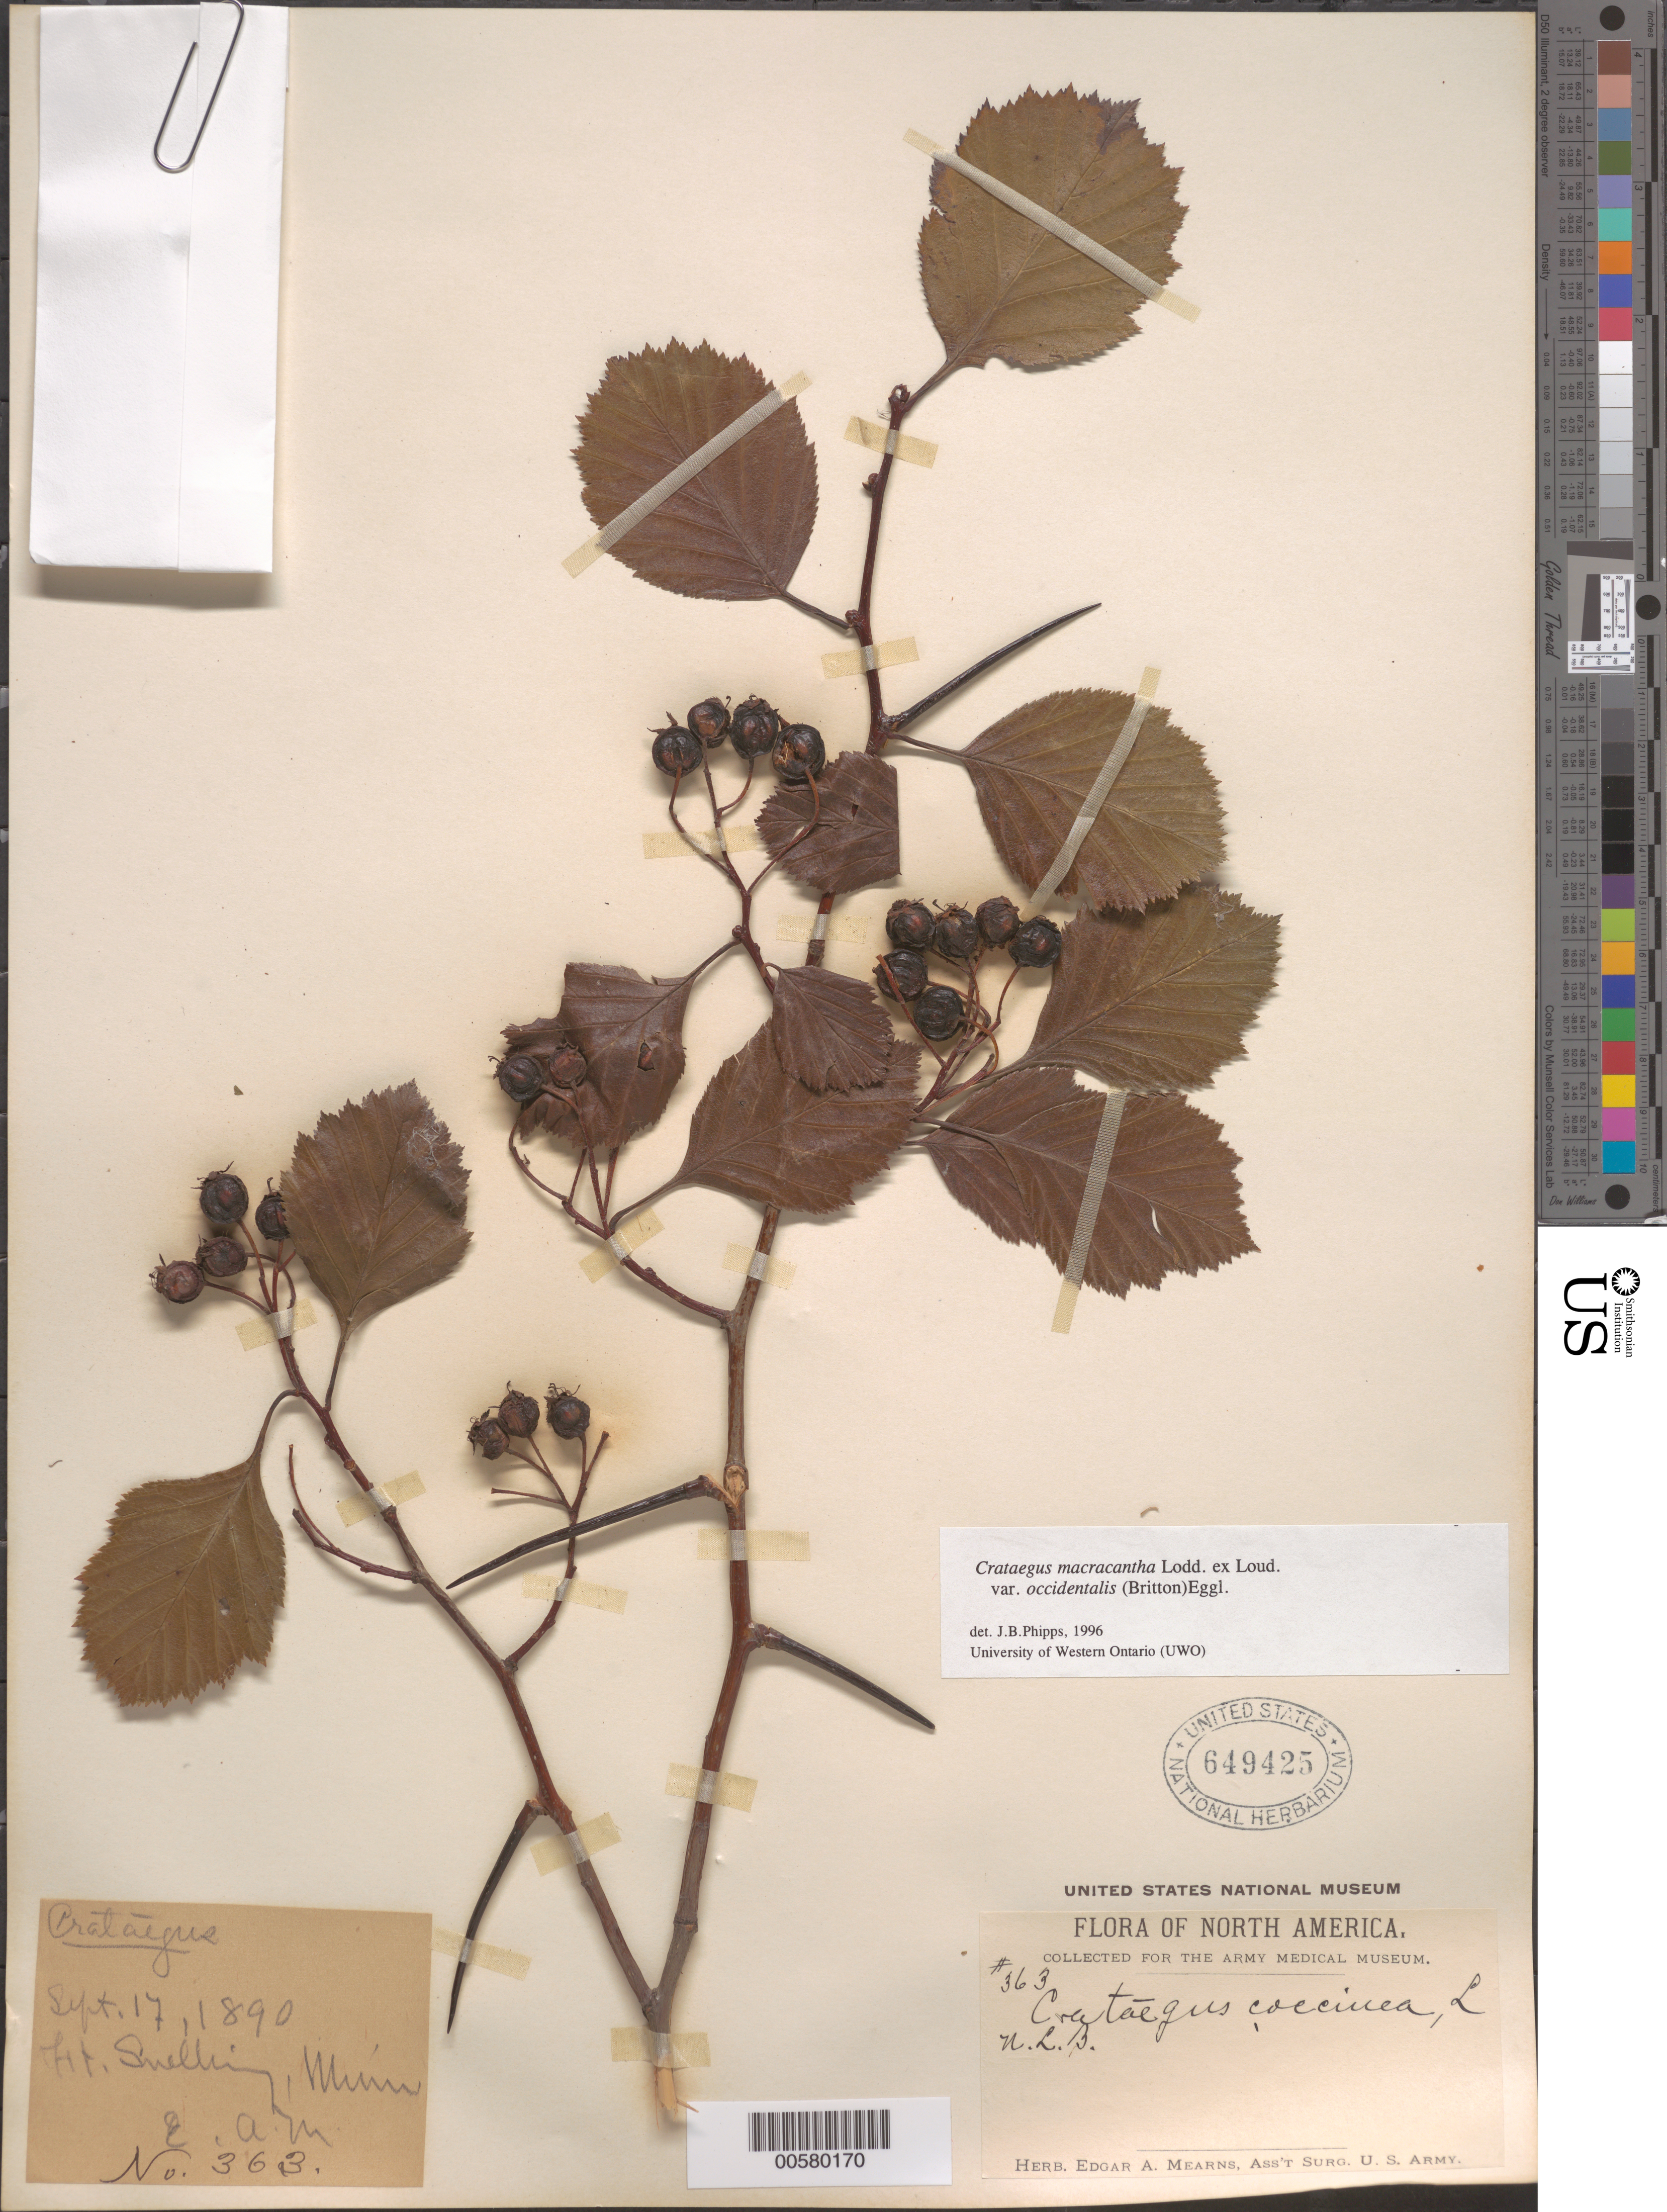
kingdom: Plantae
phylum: Tracheophyta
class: Magnoliopsida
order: Rosales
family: Rosaceae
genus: Crataegus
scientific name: Crataegus macracantha var. occidentalis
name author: (Britton) Eggl.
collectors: E. A. Mearns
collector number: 363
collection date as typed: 17 Sep 1890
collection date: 1890-09-17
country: United States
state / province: Minnesota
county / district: Wabasha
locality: Fort Snelling. (?) [Fort Snelling is in Hennepin County.]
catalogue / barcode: US 649425